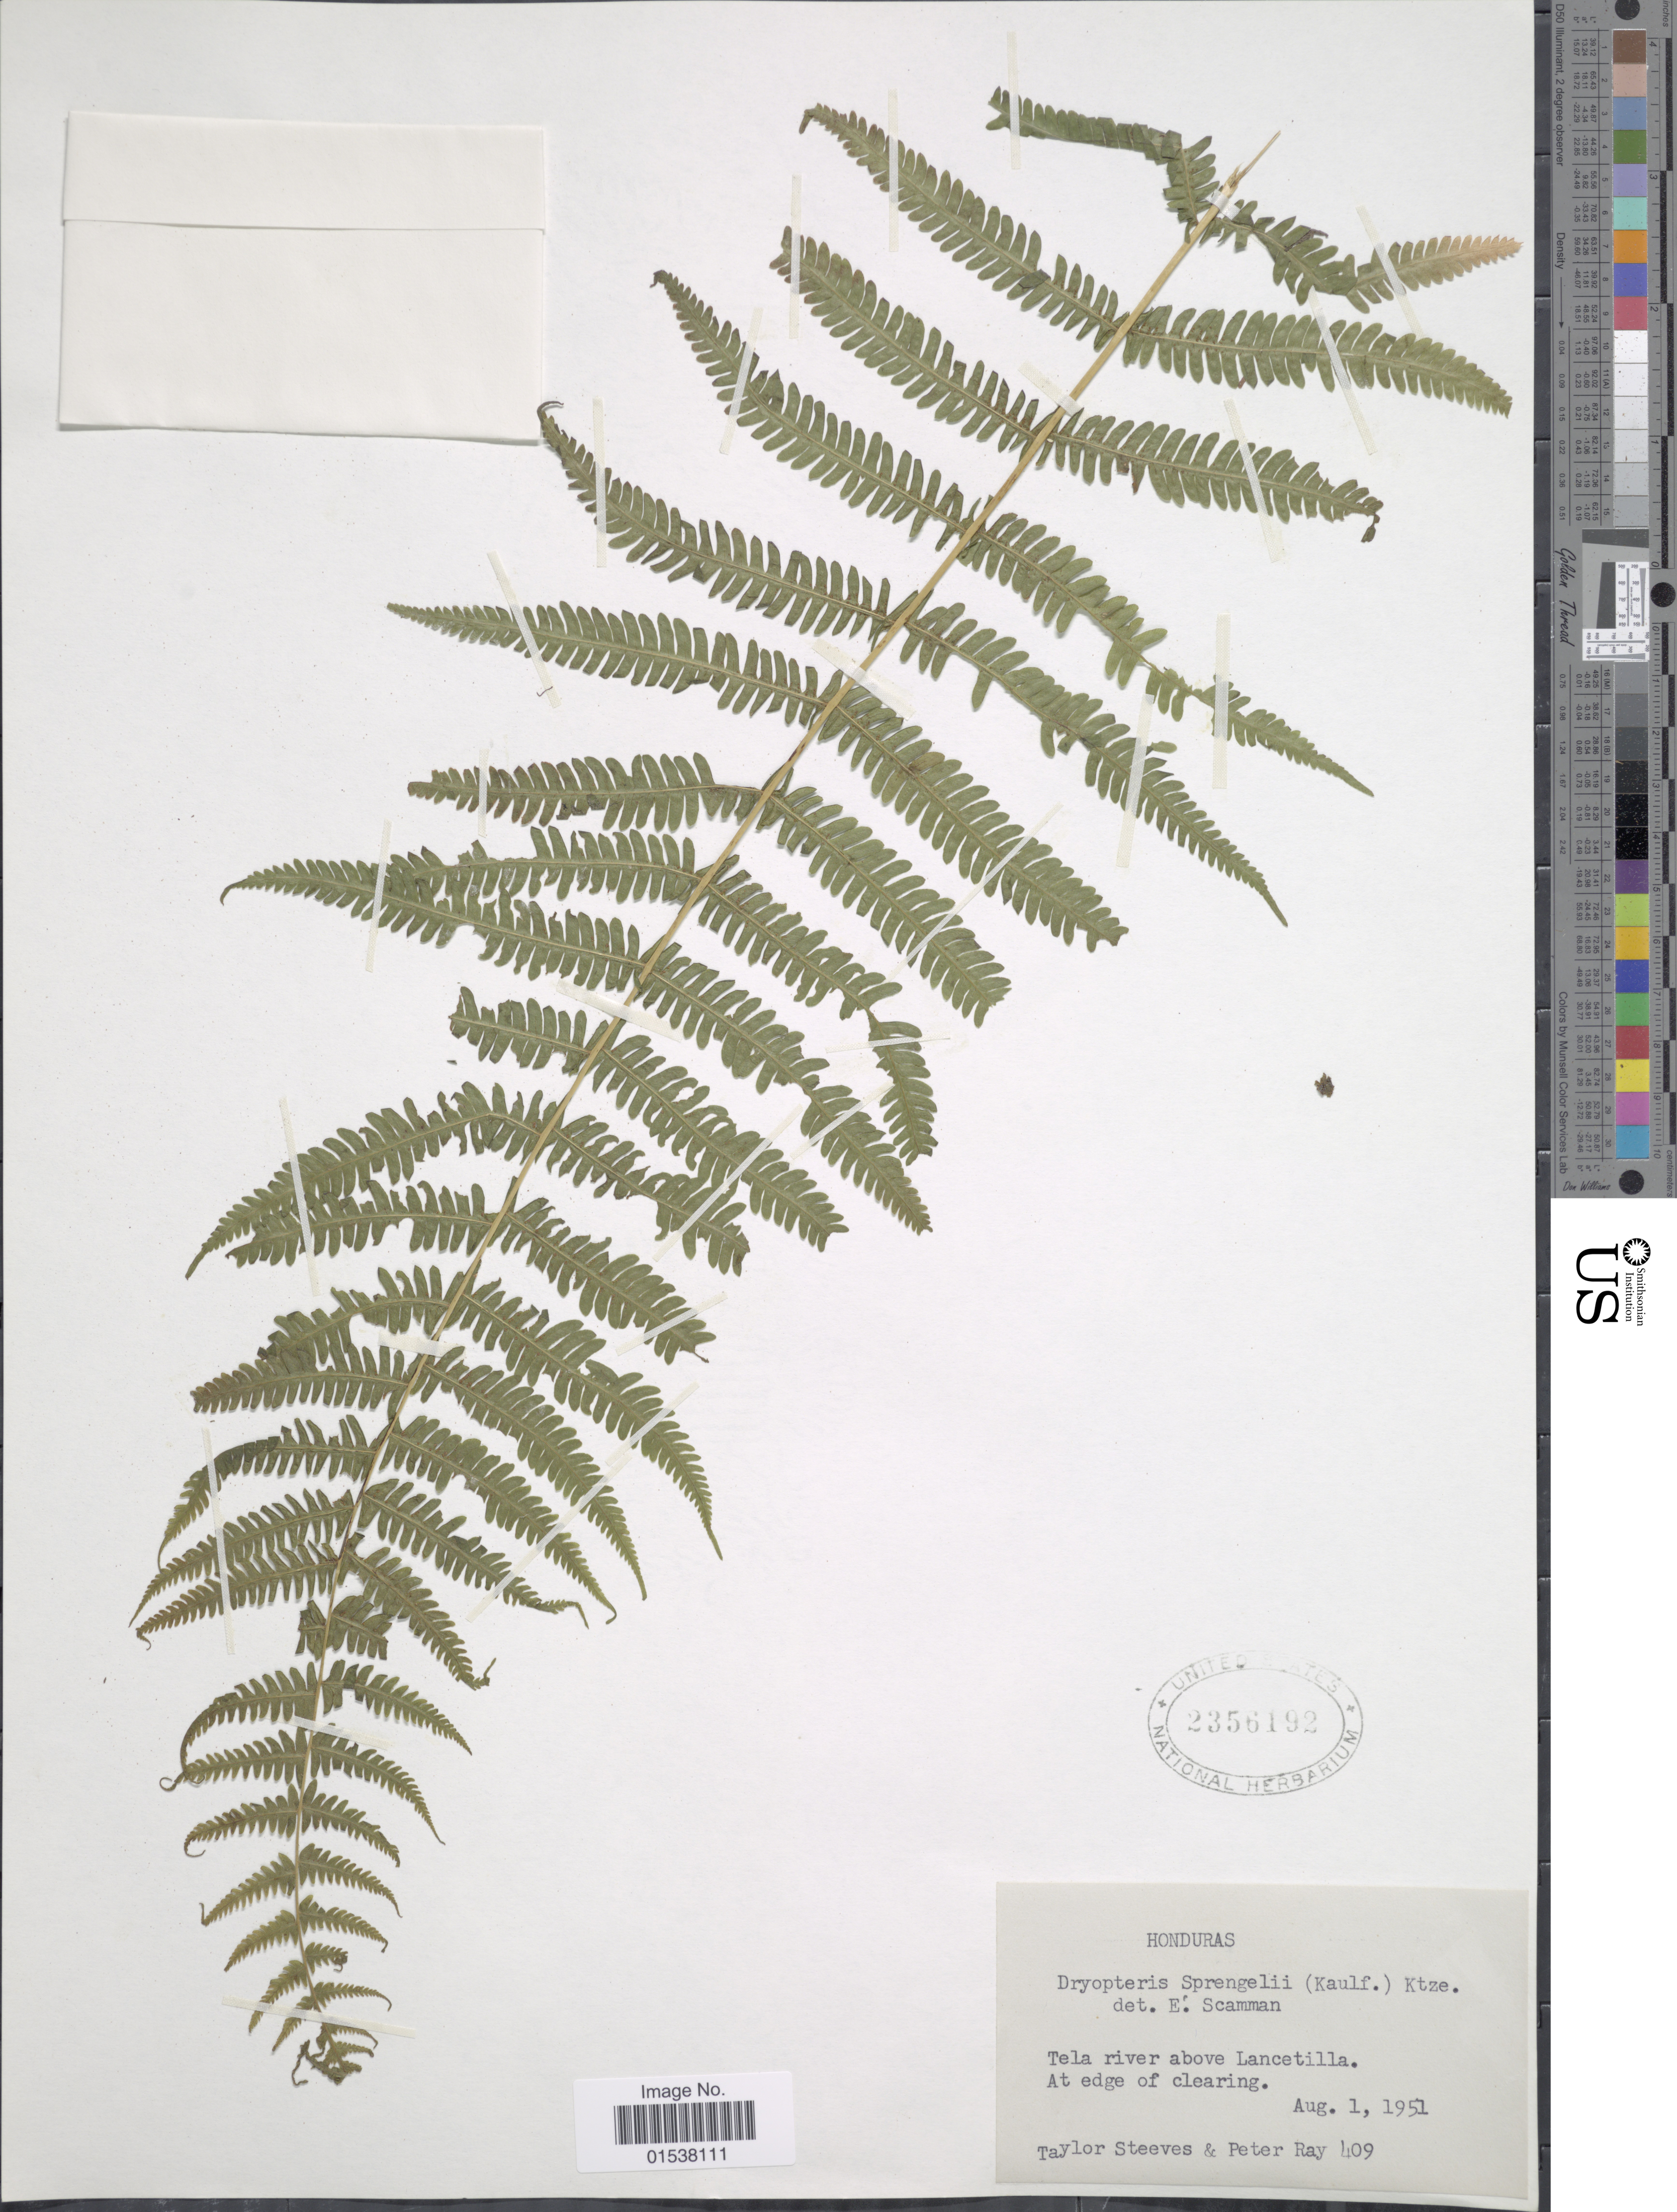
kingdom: Plantae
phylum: Tracheophyta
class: Polypodiopsida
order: Polypodiales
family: Thelypteridaceae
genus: Amauropelta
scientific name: Amauropelta balbisii (Spreng.) comb. nov., ined. 2015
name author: (Spreng.)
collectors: T. Steeves & P. Ray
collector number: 409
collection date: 1951-08-01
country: Honduras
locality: Tela river above Lancetilla, at edge of clearing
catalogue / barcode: US 2356192